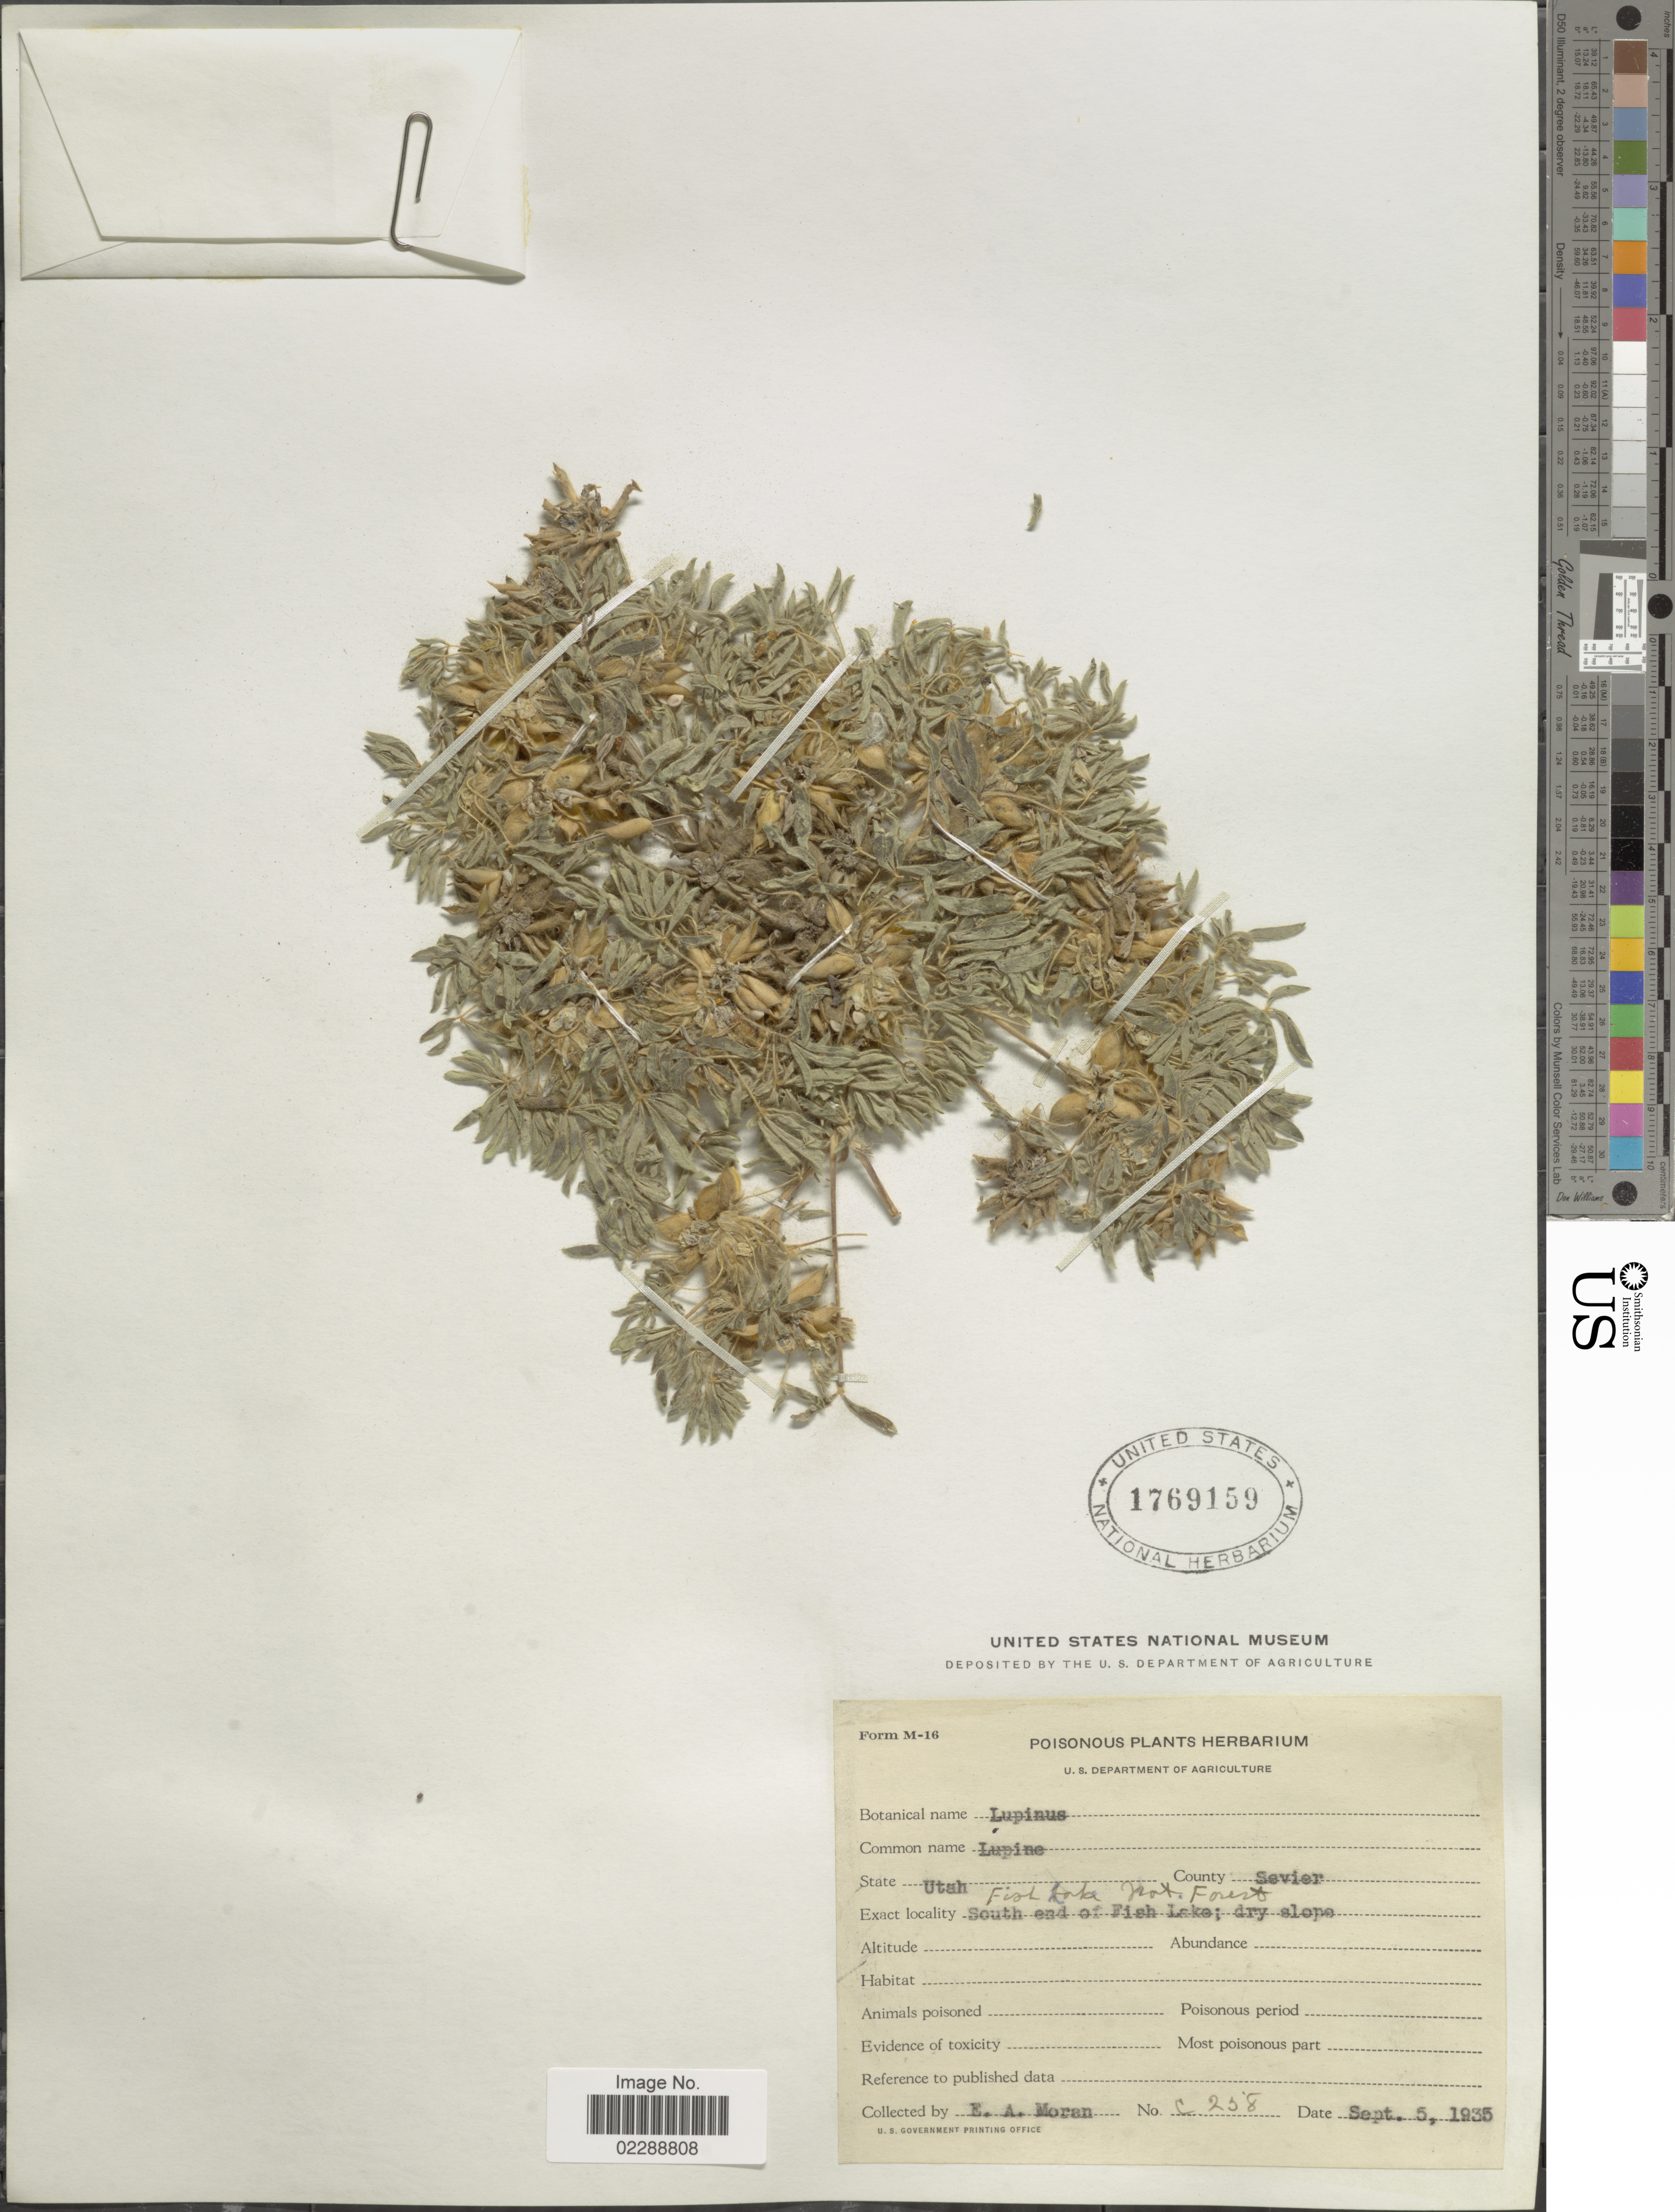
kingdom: Plantae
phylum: Tracheophyta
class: Magnoliopsida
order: Fabales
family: Fabaceae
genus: Lupinus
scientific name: Lupinus sp.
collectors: E. A. Moran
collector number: C 258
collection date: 1935-09-05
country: United States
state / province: Utah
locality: State Utah, County Sevier, Fosh Lake, Nat. Forest, South end of Fish Lake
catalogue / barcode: US 1769159